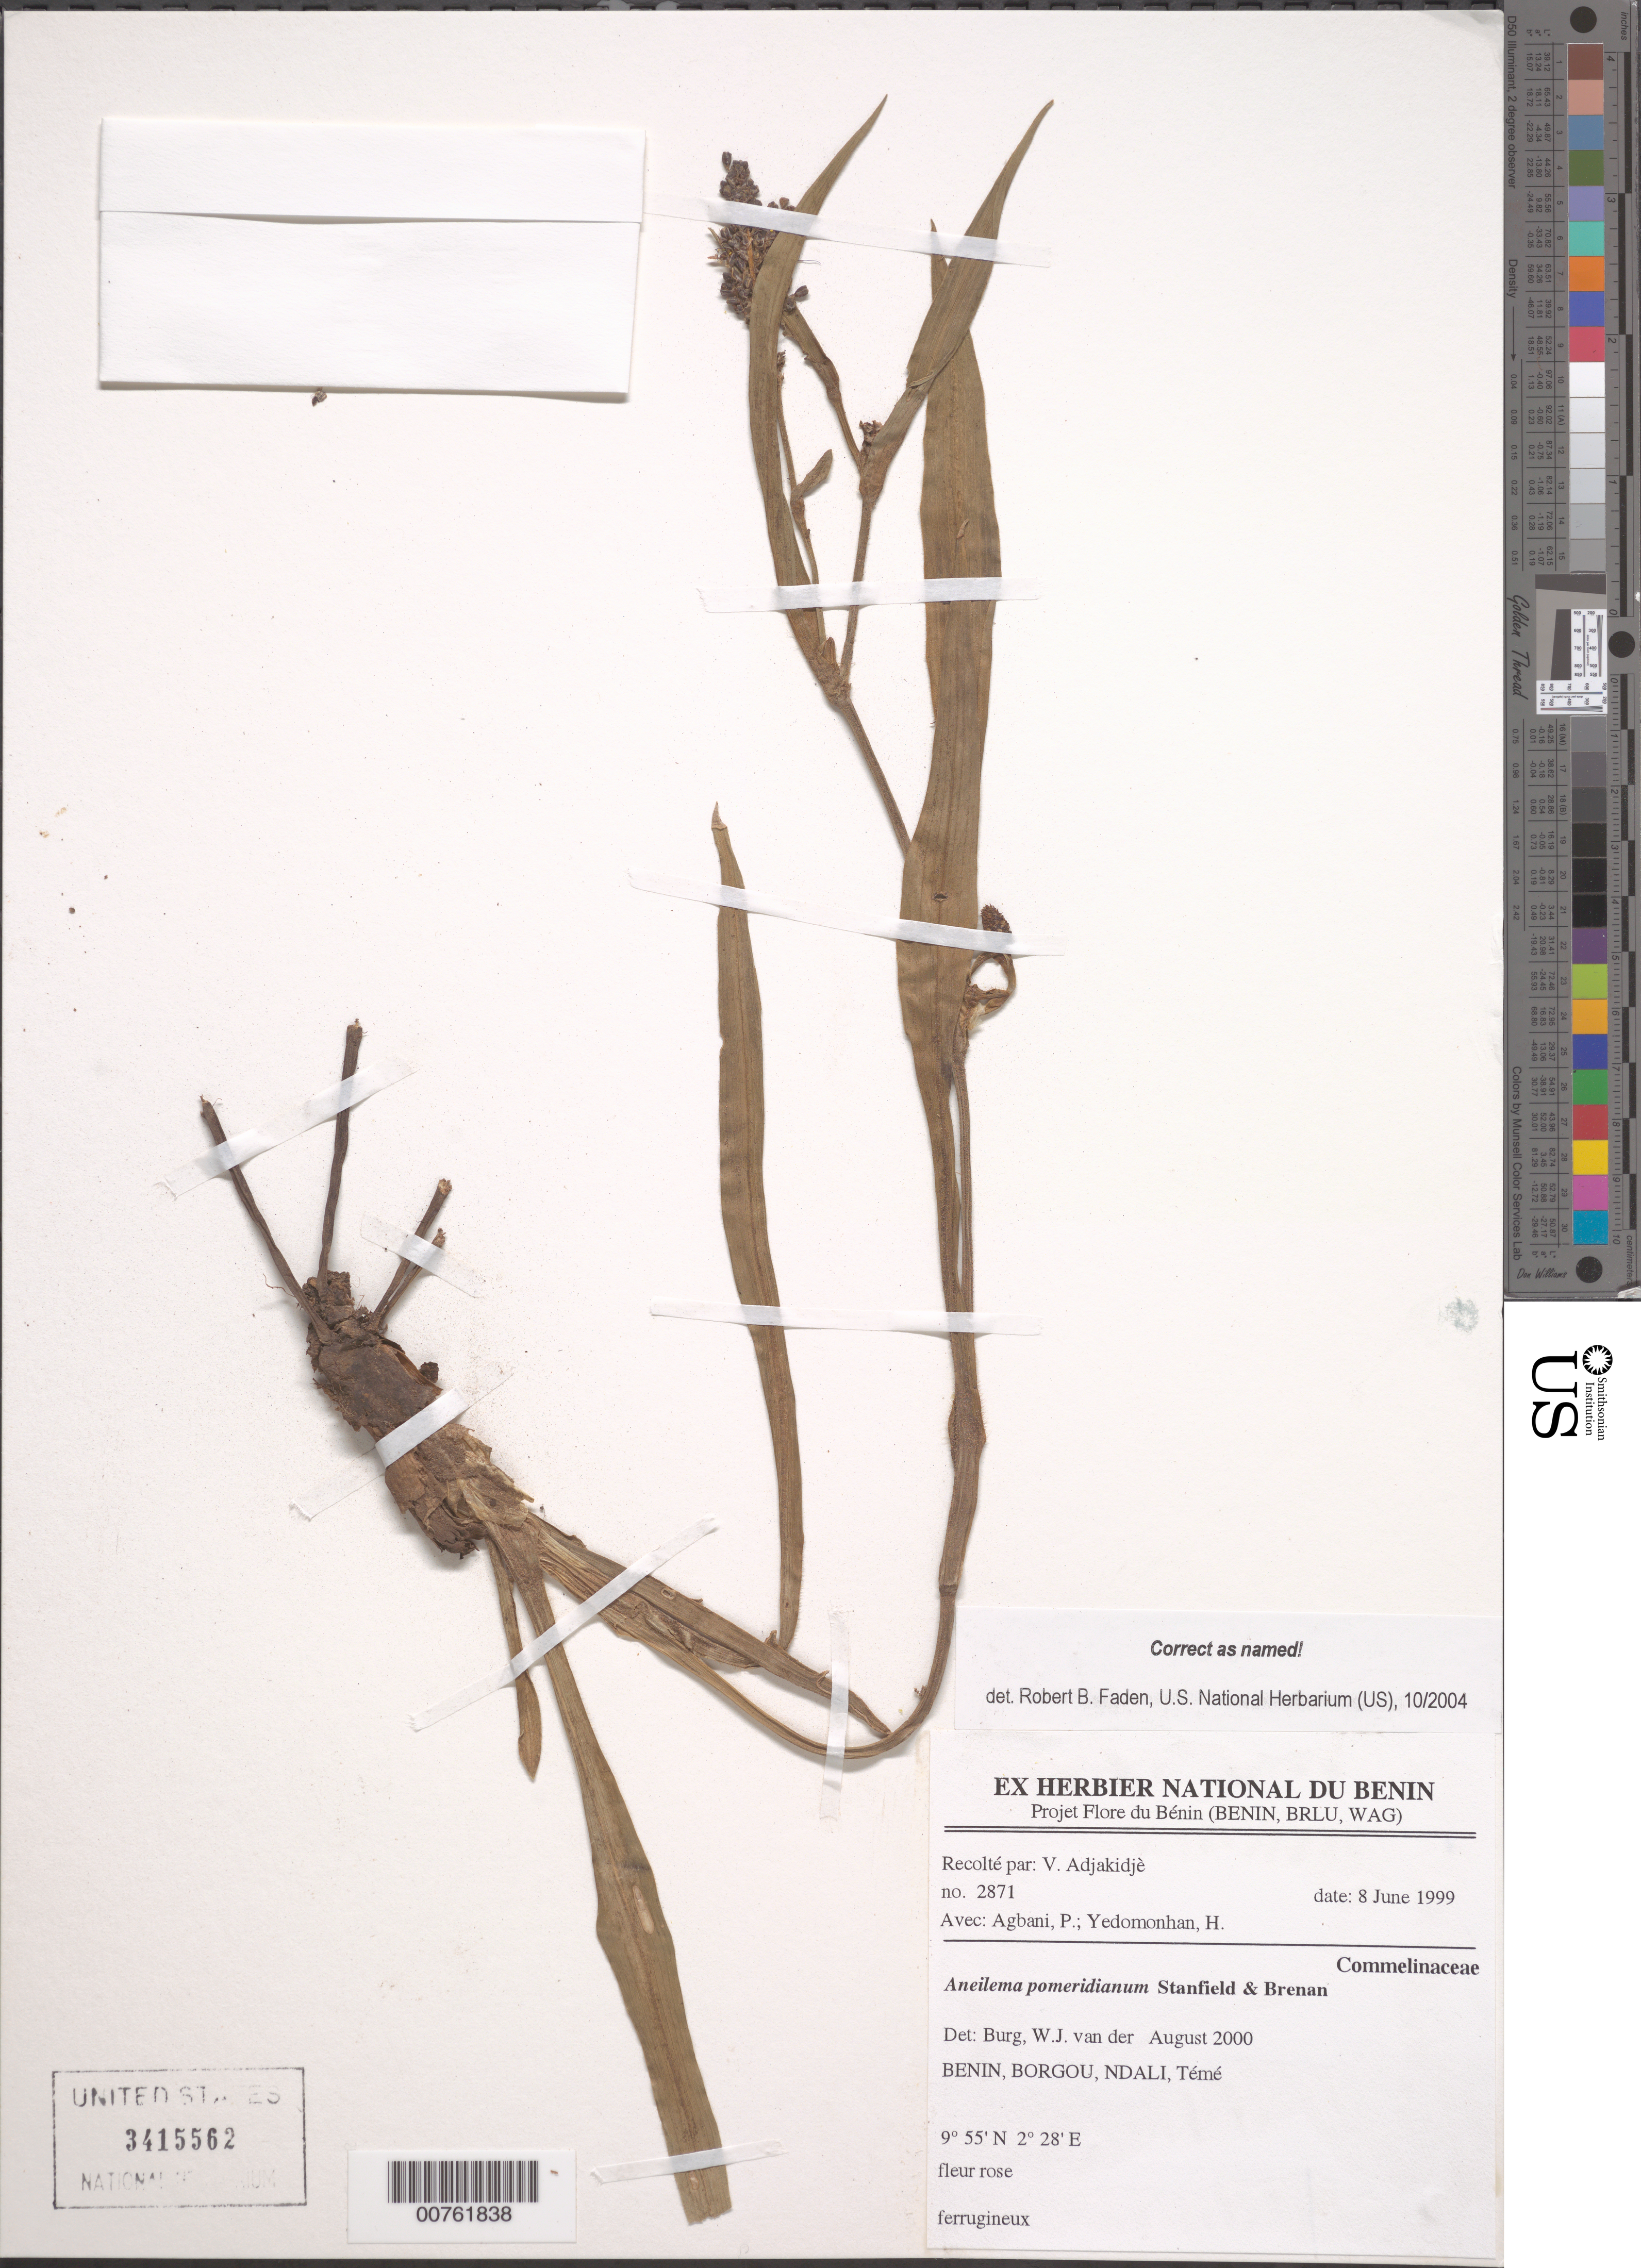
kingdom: Plantae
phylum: Tracheophyta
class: Liliopsida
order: Commelinales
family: Commelinaceae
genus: Aneilema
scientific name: Aneilema pomeridianum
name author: Stanfield & Brenan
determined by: Faden, Robert B., (US), Smithsonian Institution - National Museum of Natural History (UNITED STATES)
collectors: V. Adjakidjè, P. Agbani & H. Yedomonhan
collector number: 2871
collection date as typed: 8 Jun 1999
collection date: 1999-06-08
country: Benin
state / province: Borgou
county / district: Ndali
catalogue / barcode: US 3415562